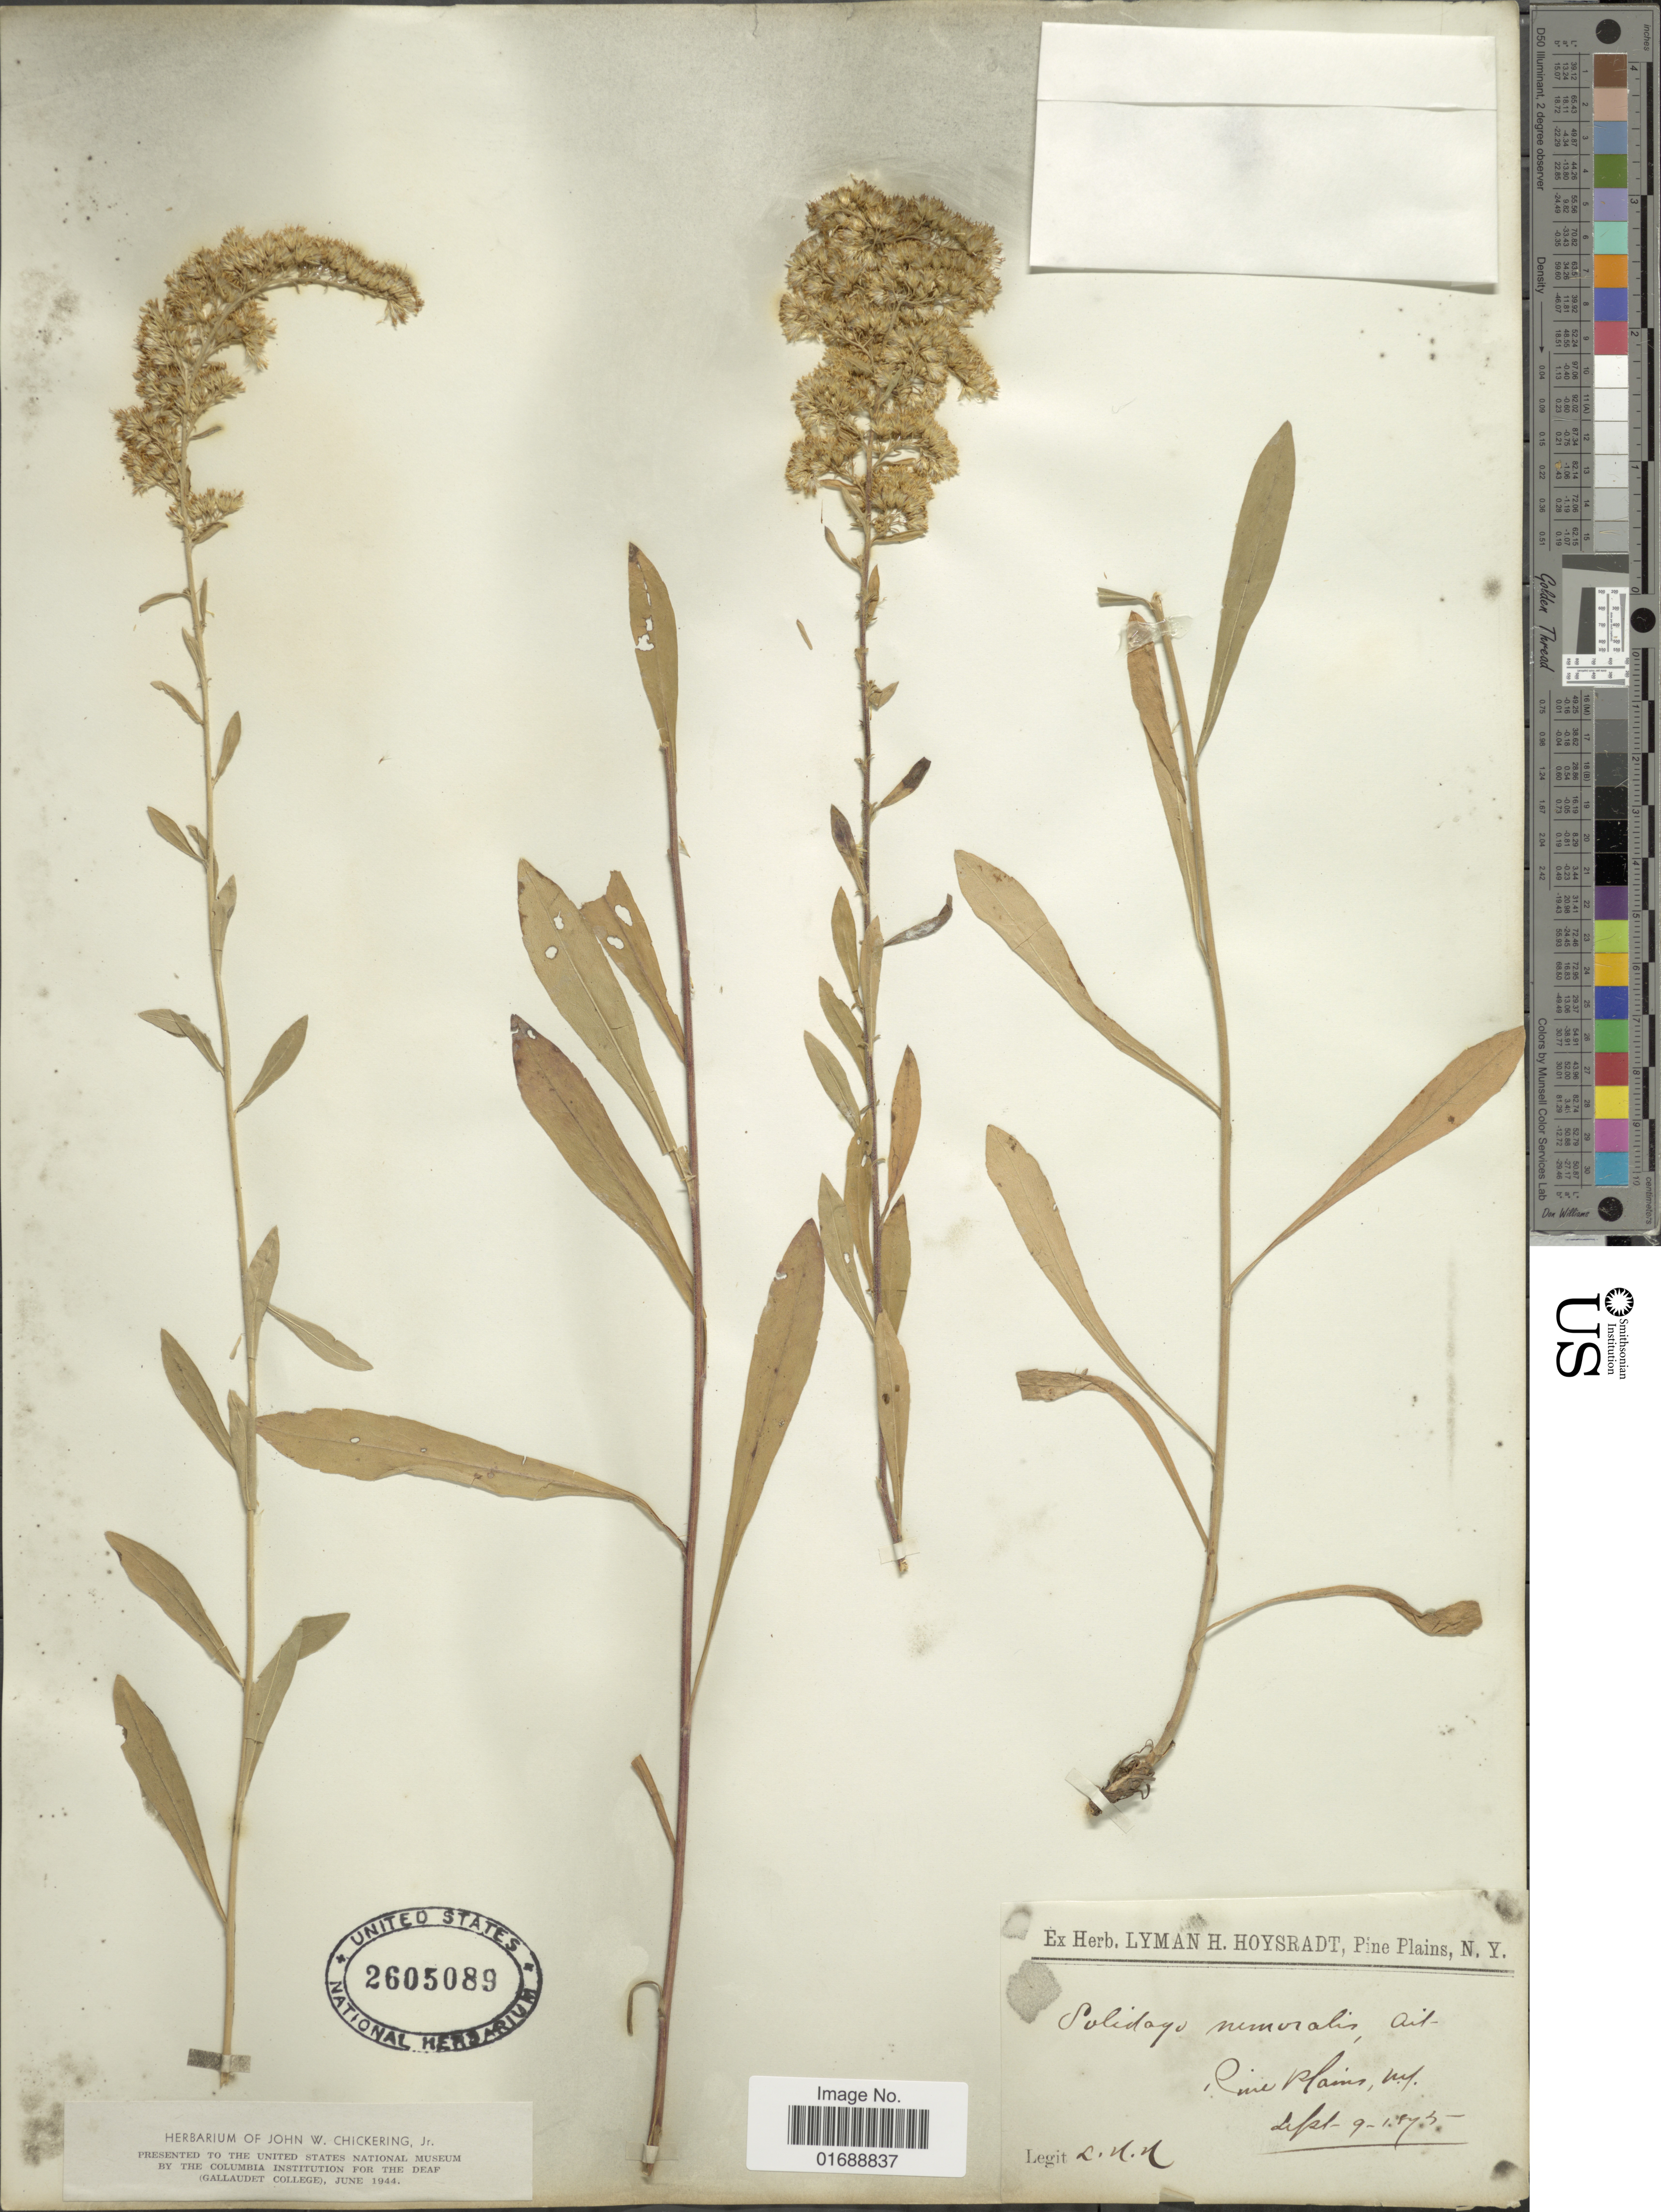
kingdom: Plantae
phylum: Tracheophyta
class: Magnoliopsida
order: Asterales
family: Asteraceae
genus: Solidago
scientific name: Solidago nemoralis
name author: Aiton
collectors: L. Hoysradt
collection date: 1875-09-09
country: United States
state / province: New York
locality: Pine Plains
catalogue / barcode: US 2605089